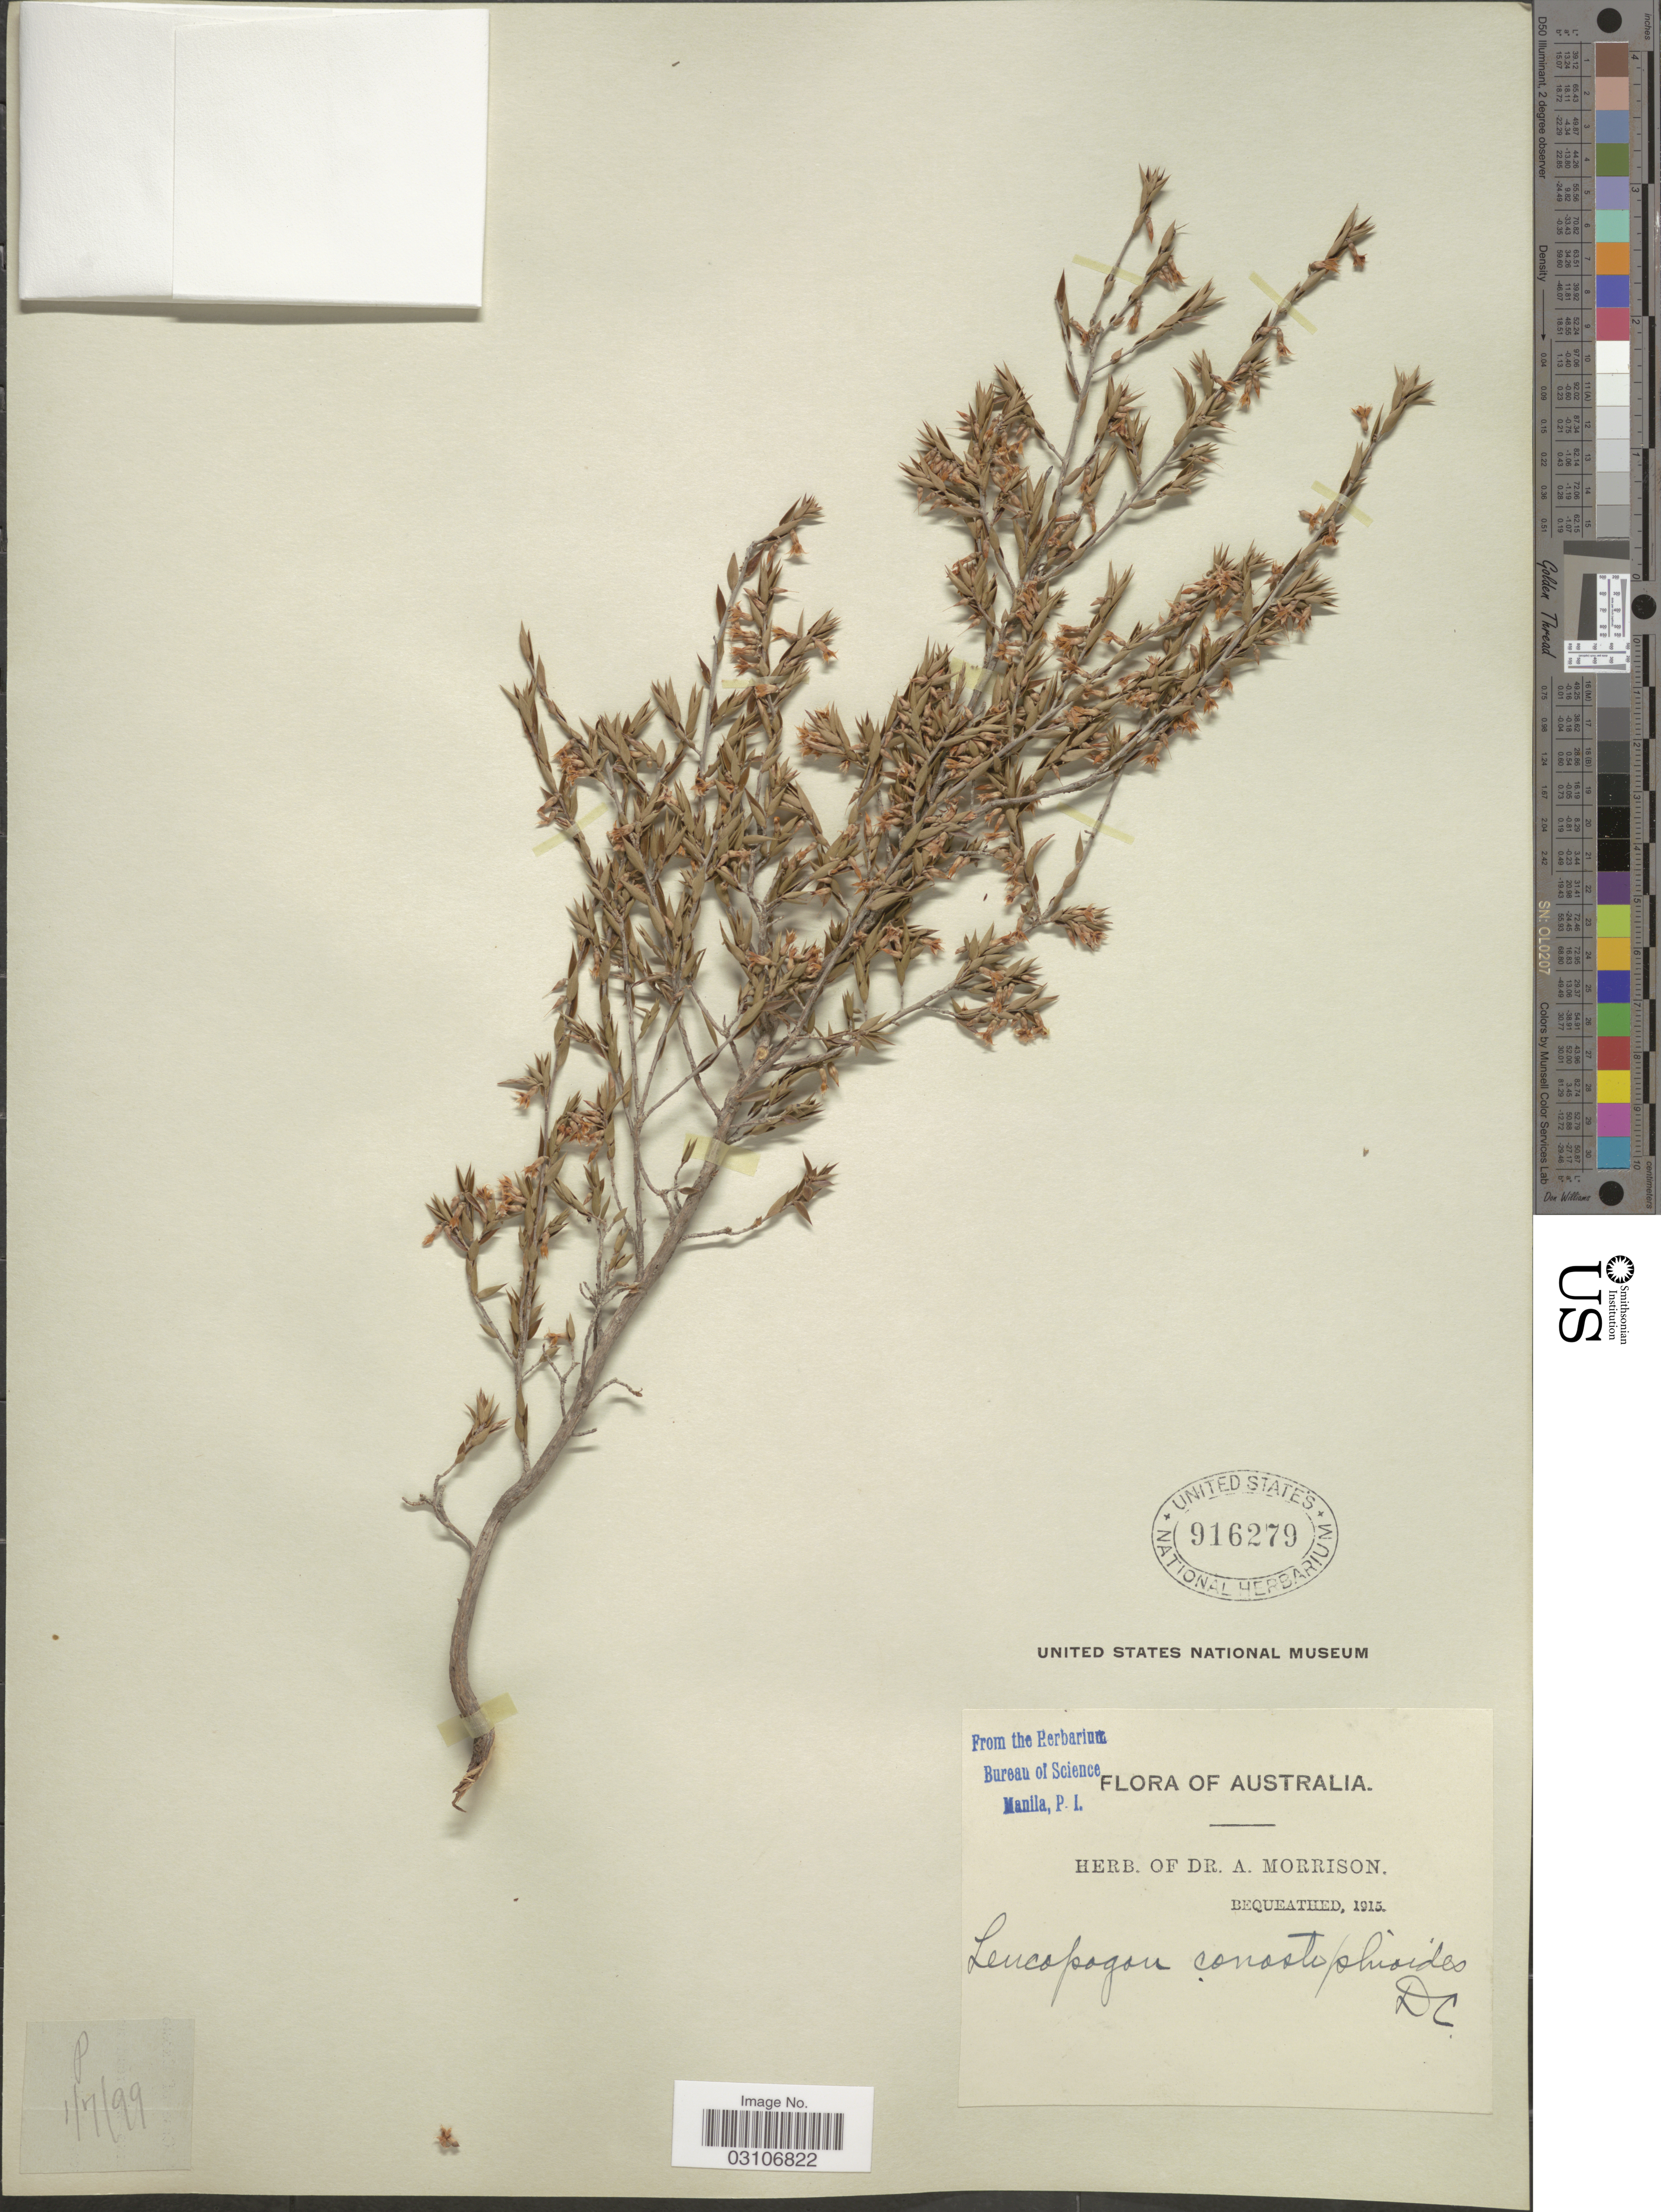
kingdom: Plantae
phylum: Tracheophyta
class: Magnoliopsida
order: Ericales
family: Ericaceae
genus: Leucopogon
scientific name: Leucopogon conostephioides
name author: DC.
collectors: ex herb. Dr. A. Morrison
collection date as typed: Transcribed d/m/y: 1/7/99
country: Australia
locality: P.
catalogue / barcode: US 916279